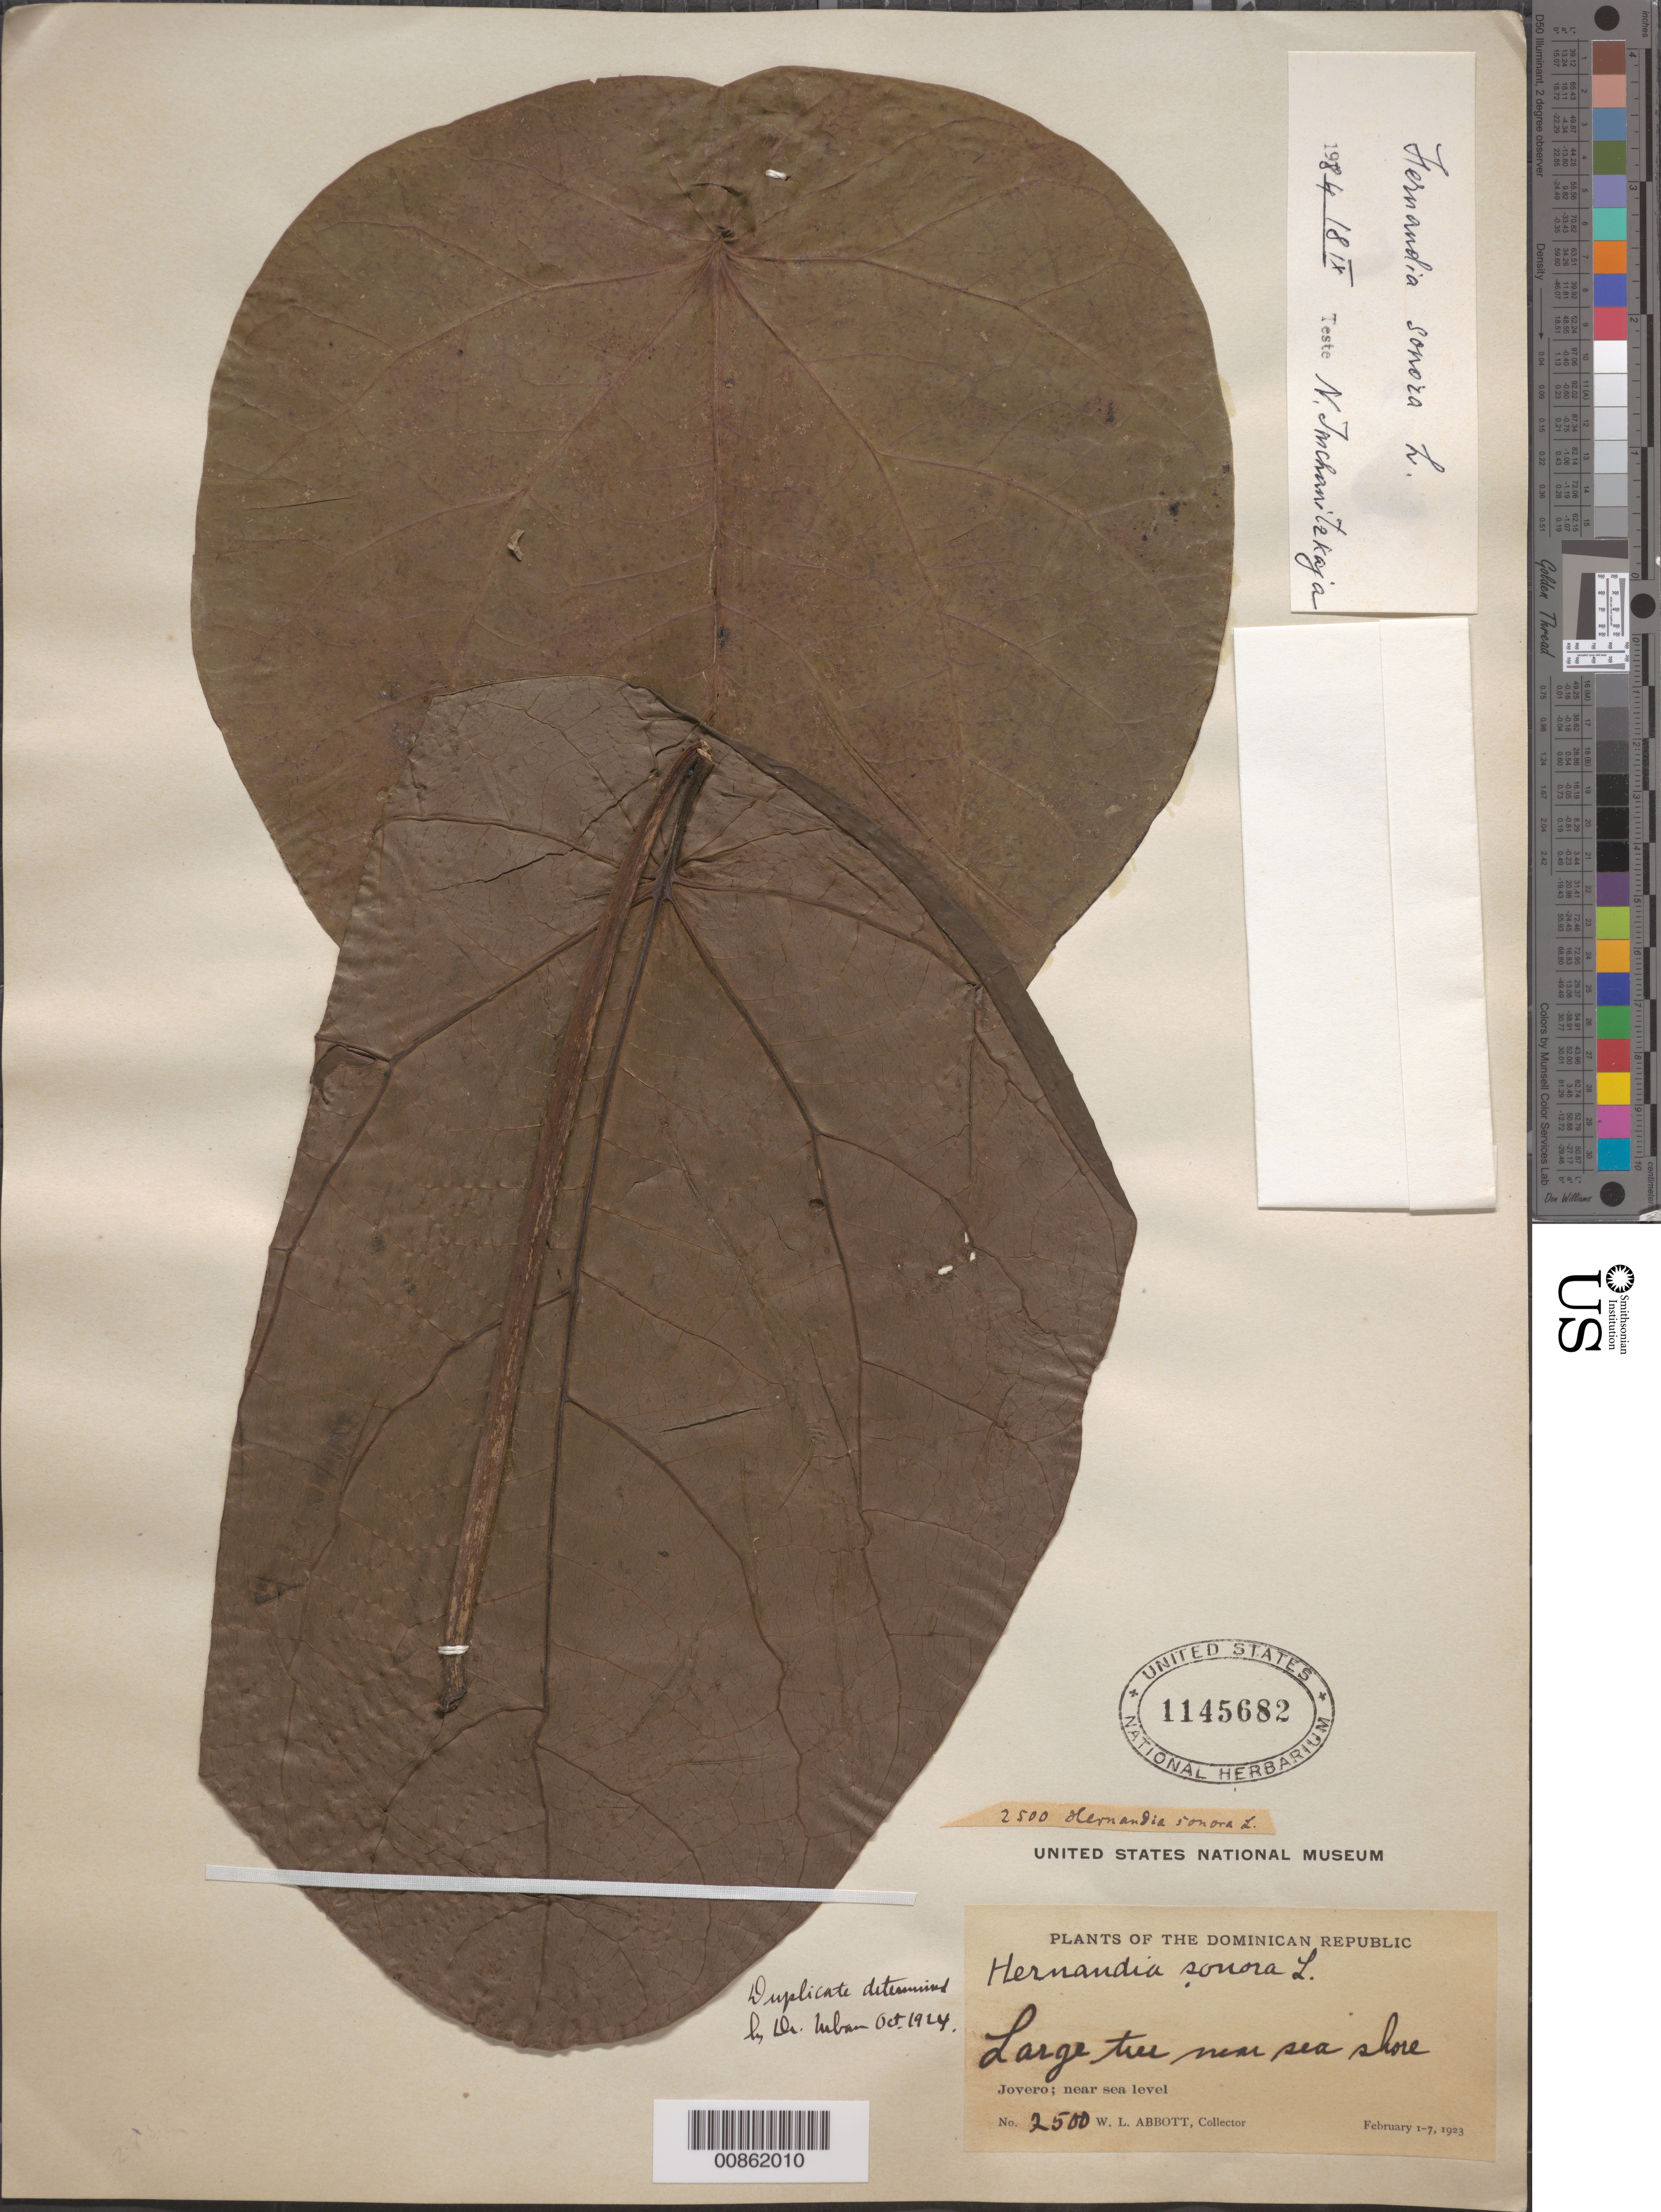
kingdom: Plantae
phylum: Tracheophyta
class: Magnoliopsida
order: Laurales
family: Hernandiaceae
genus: Hernandia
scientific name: Hernandia sonora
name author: L.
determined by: Imchanitzkaja, N.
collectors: W. L. Abbott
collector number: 2500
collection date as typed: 01 Feb 1923 to 07 Feb 1923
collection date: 1923-02-01/1923-02-07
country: Dominican Republic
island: Hispaniola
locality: Jovero.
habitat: Near sea shore.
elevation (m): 0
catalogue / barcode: US 1145682